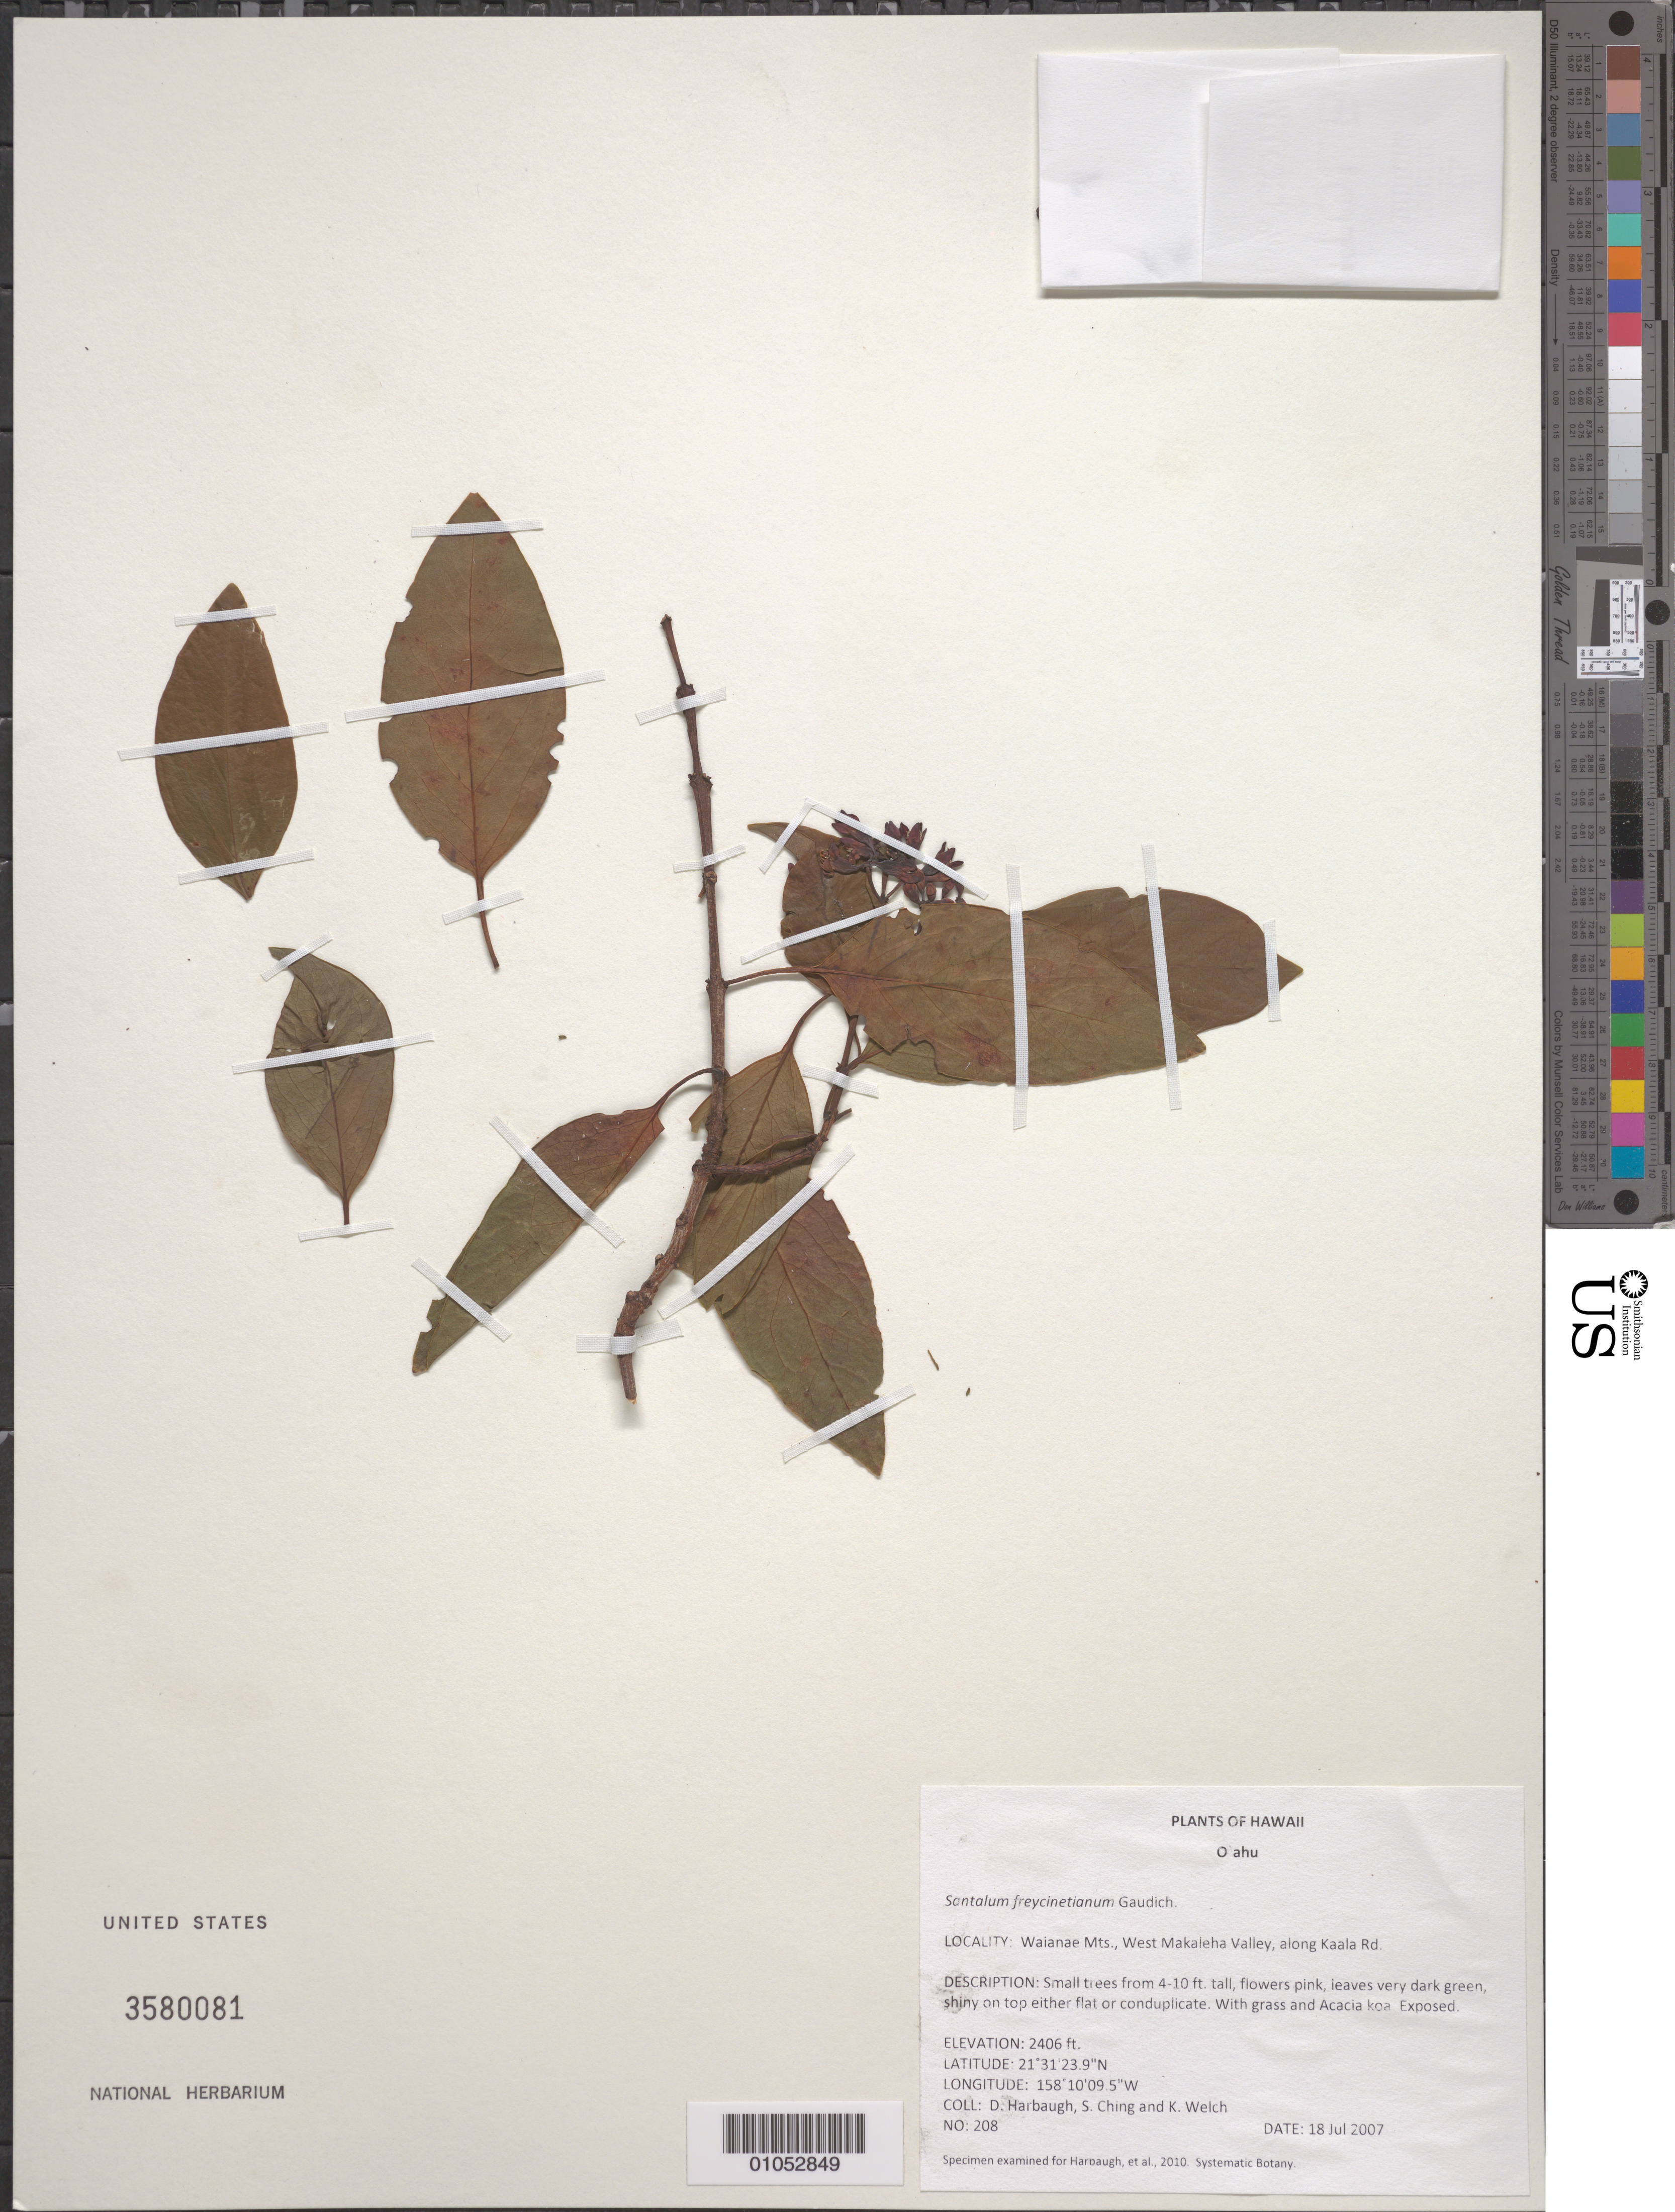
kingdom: Plantae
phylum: Tracheophyta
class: Magnoliopsida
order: Santalales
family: Santalaceae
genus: Santalum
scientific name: Santalum freycinetianum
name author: Gaudich.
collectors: D. Harbaugh, S. Ching & K. Welch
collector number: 208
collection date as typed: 18 Jul 2007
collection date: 2007-07-18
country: United States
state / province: Hawaii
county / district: Honolulu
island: Oahu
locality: Waianae Mts., West Makaleha Valley, along Kaala Rd.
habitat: Exposed.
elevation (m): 733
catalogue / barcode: US 3580081